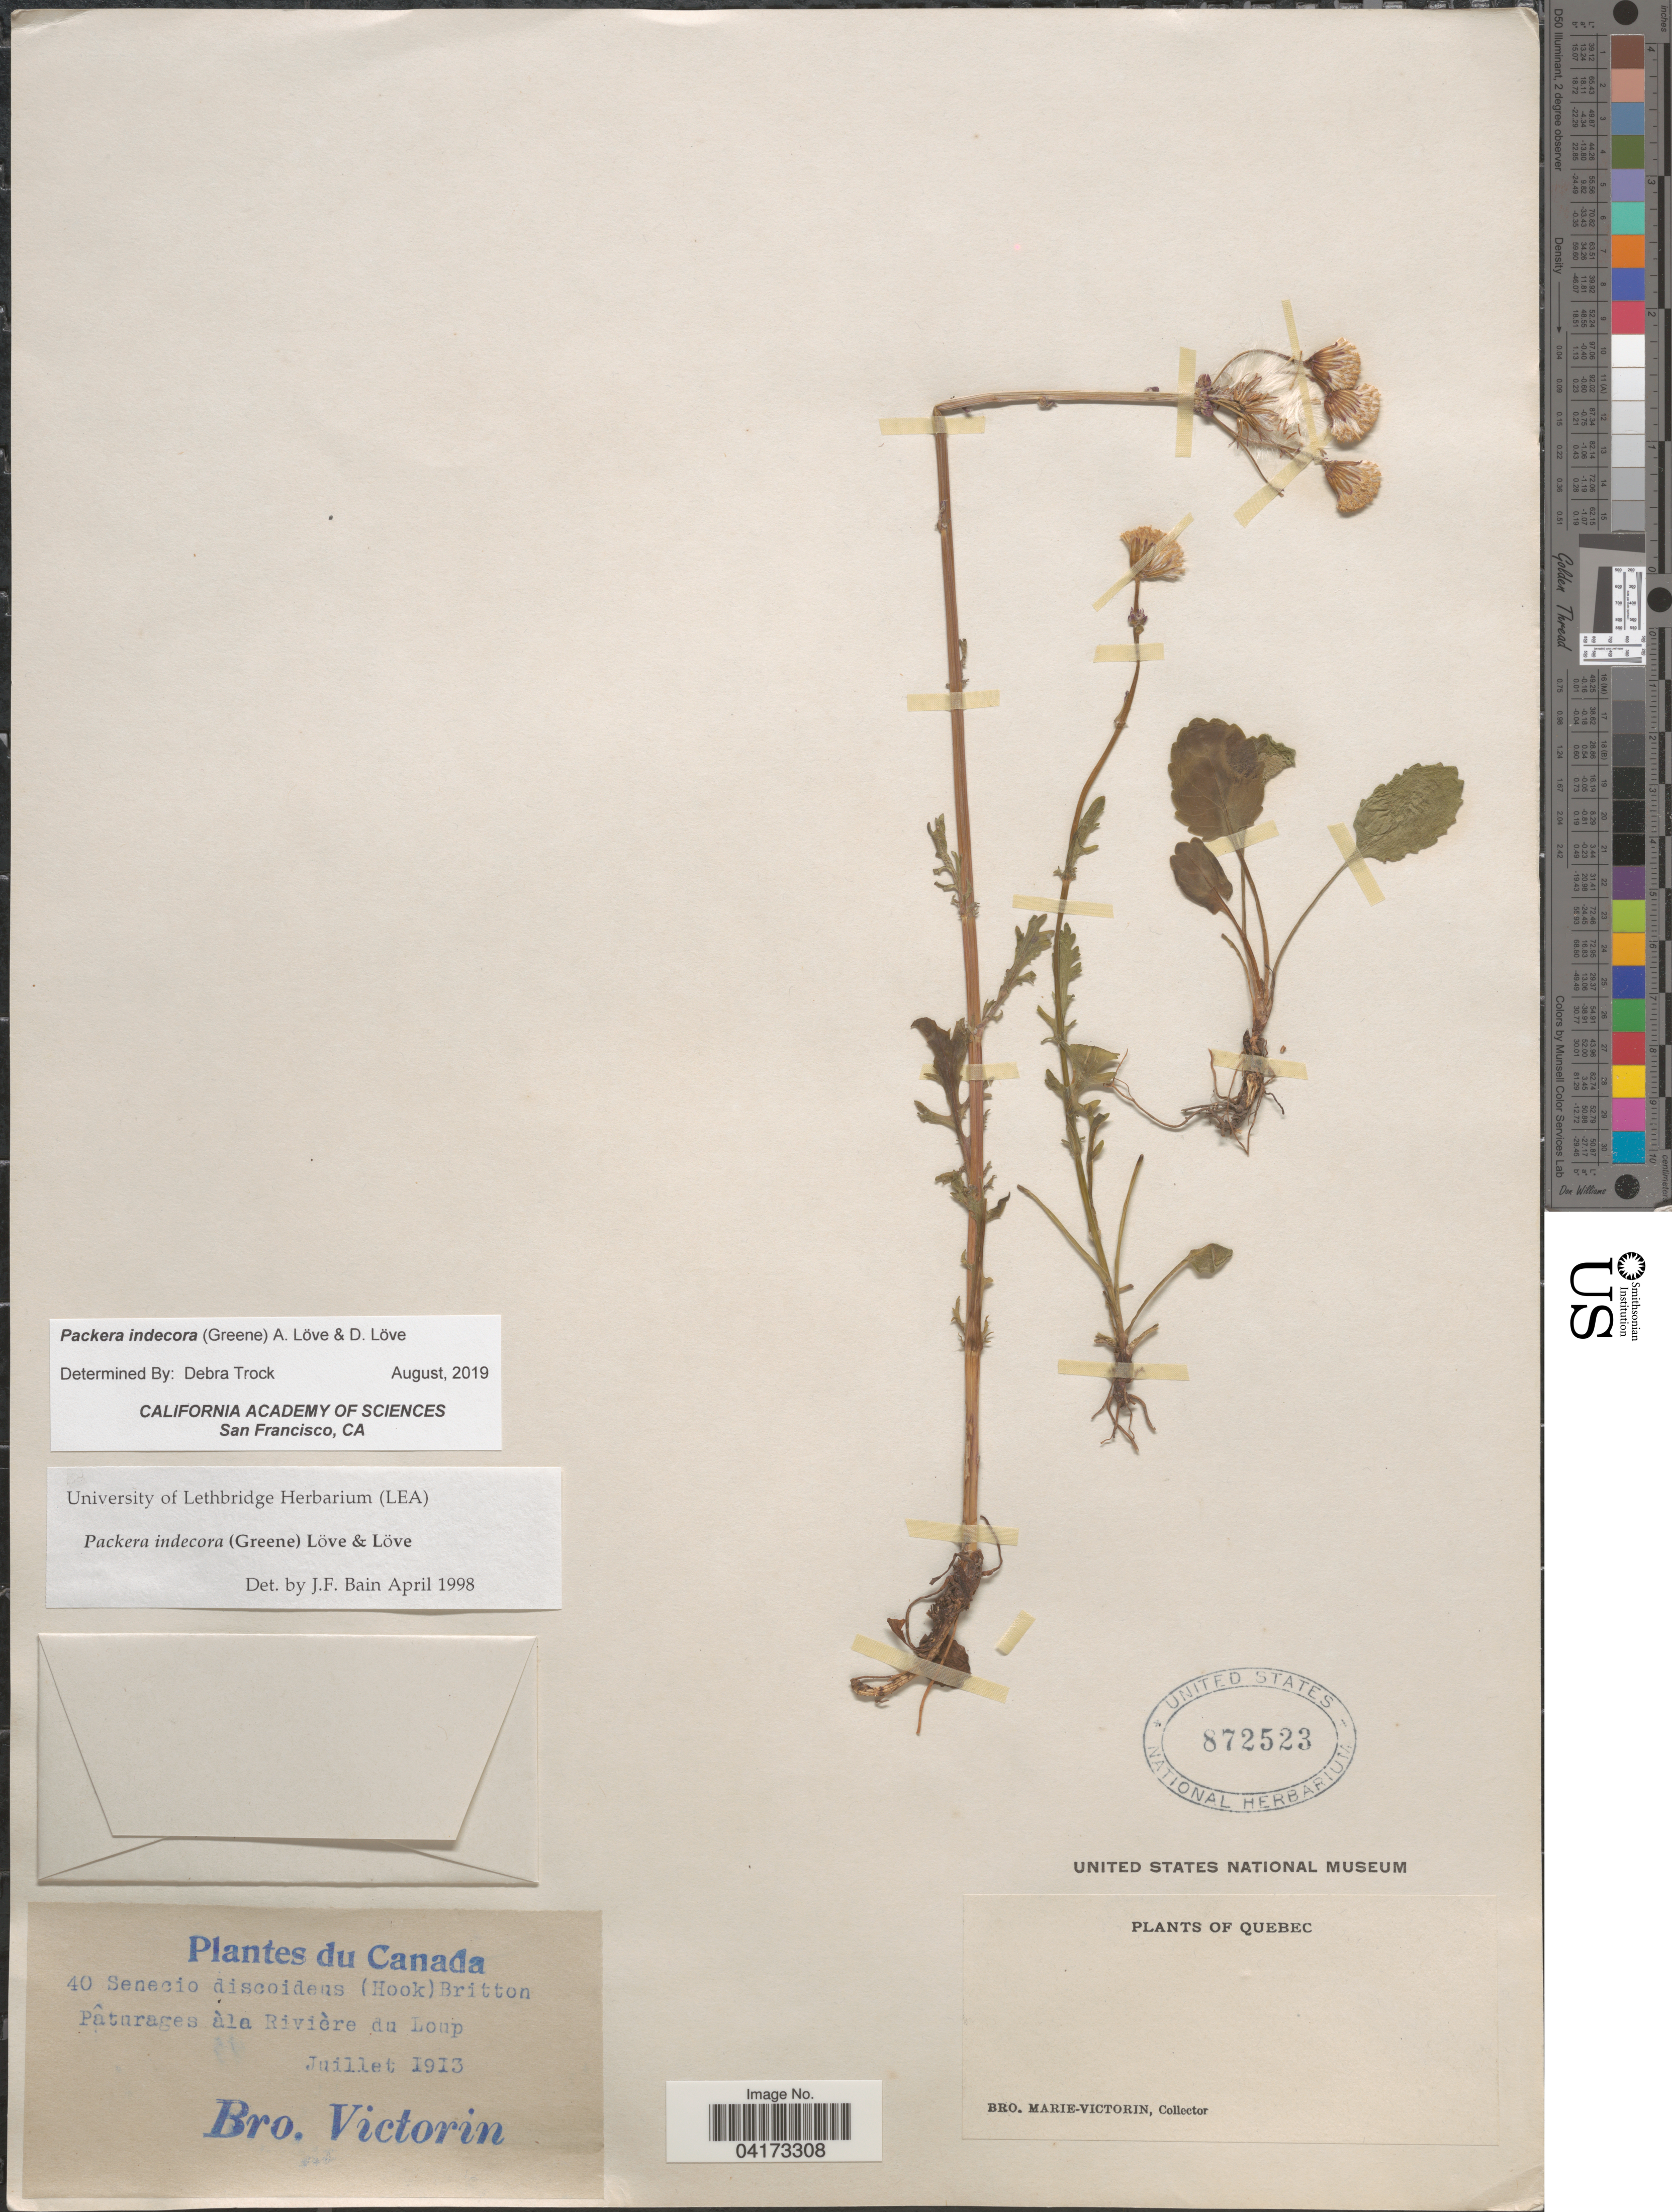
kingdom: Plantae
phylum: Tracheophyta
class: Magnoliopsida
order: Asterales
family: Asteraceae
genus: Packera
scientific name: Packera indecora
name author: (Greene) Á. Löve & D. Löve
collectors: Fr. Marie-Victorin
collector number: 40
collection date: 1913-07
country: Canada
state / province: Quebec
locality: Pâturages àla Rivière du Loup.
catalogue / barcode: US 872523